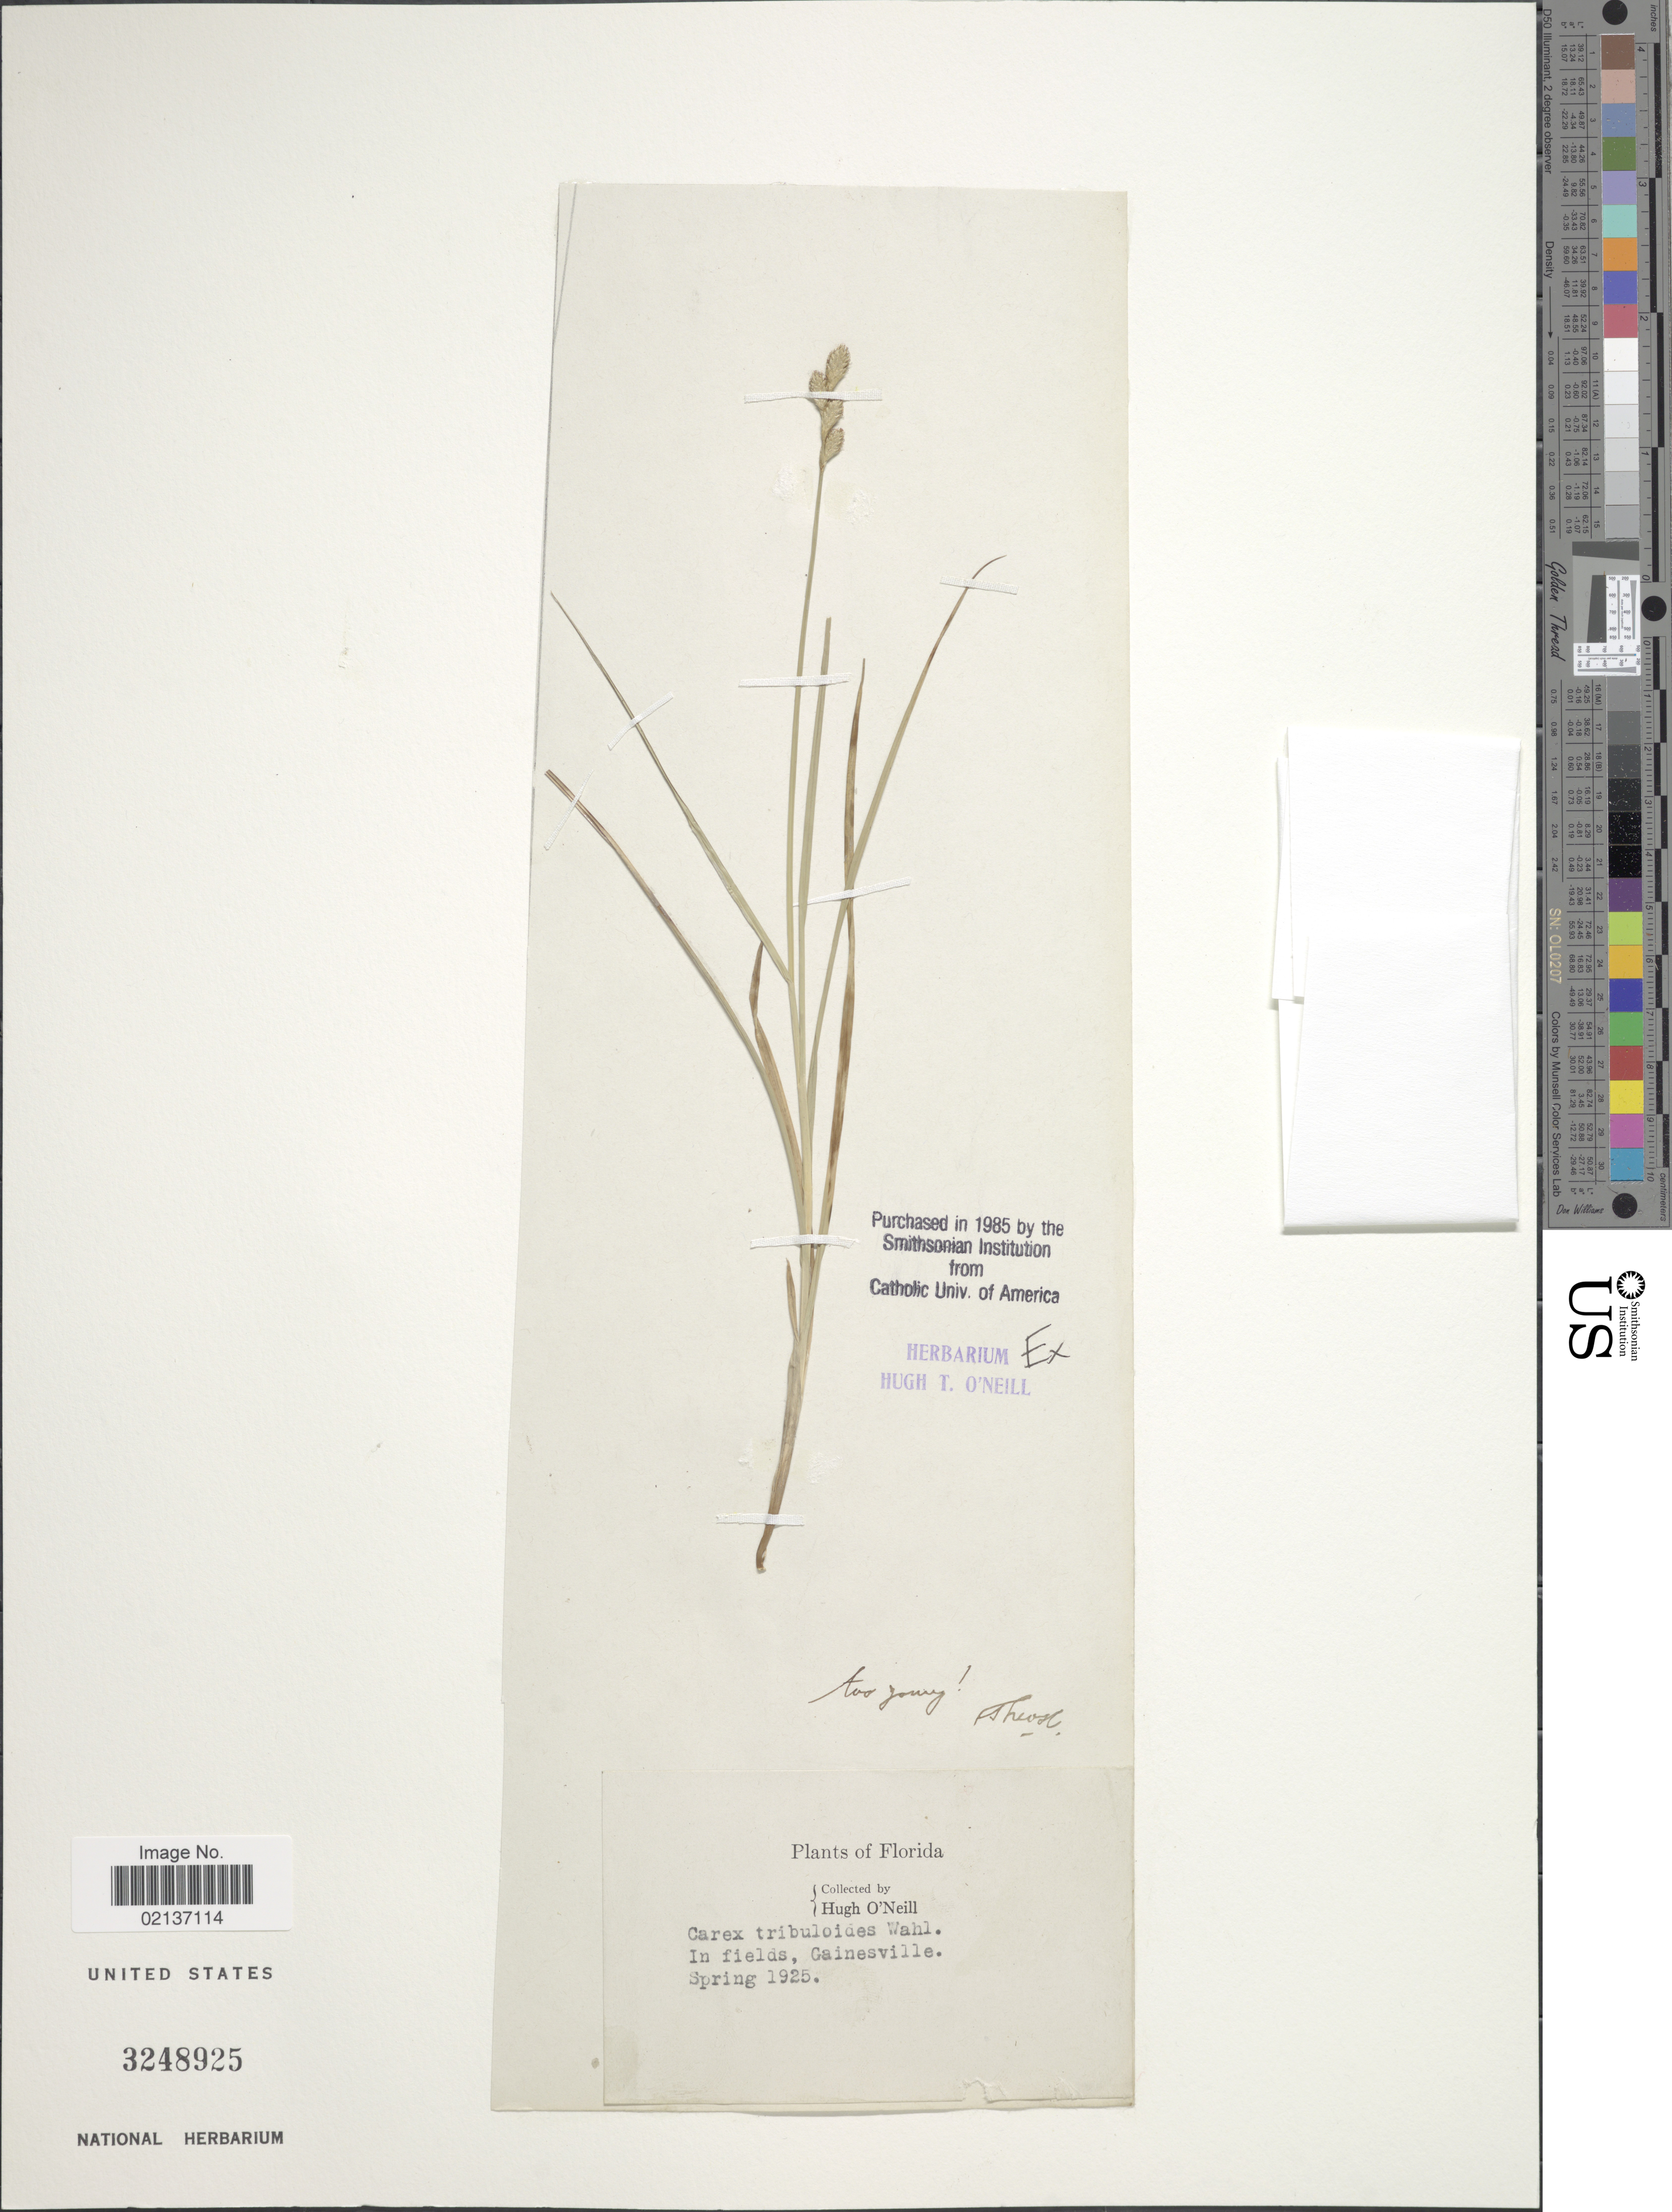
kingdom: Plantae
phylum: Tracheophyta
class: Liliopsida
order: Poales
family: Cyperaceae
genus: Carex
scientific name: Carex tribuloides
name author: Wahlenb.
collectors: H. O'Neill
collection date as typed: Spring 1925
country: United States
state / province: Florida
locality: In fields, Gainesville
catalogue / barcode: US 3248925